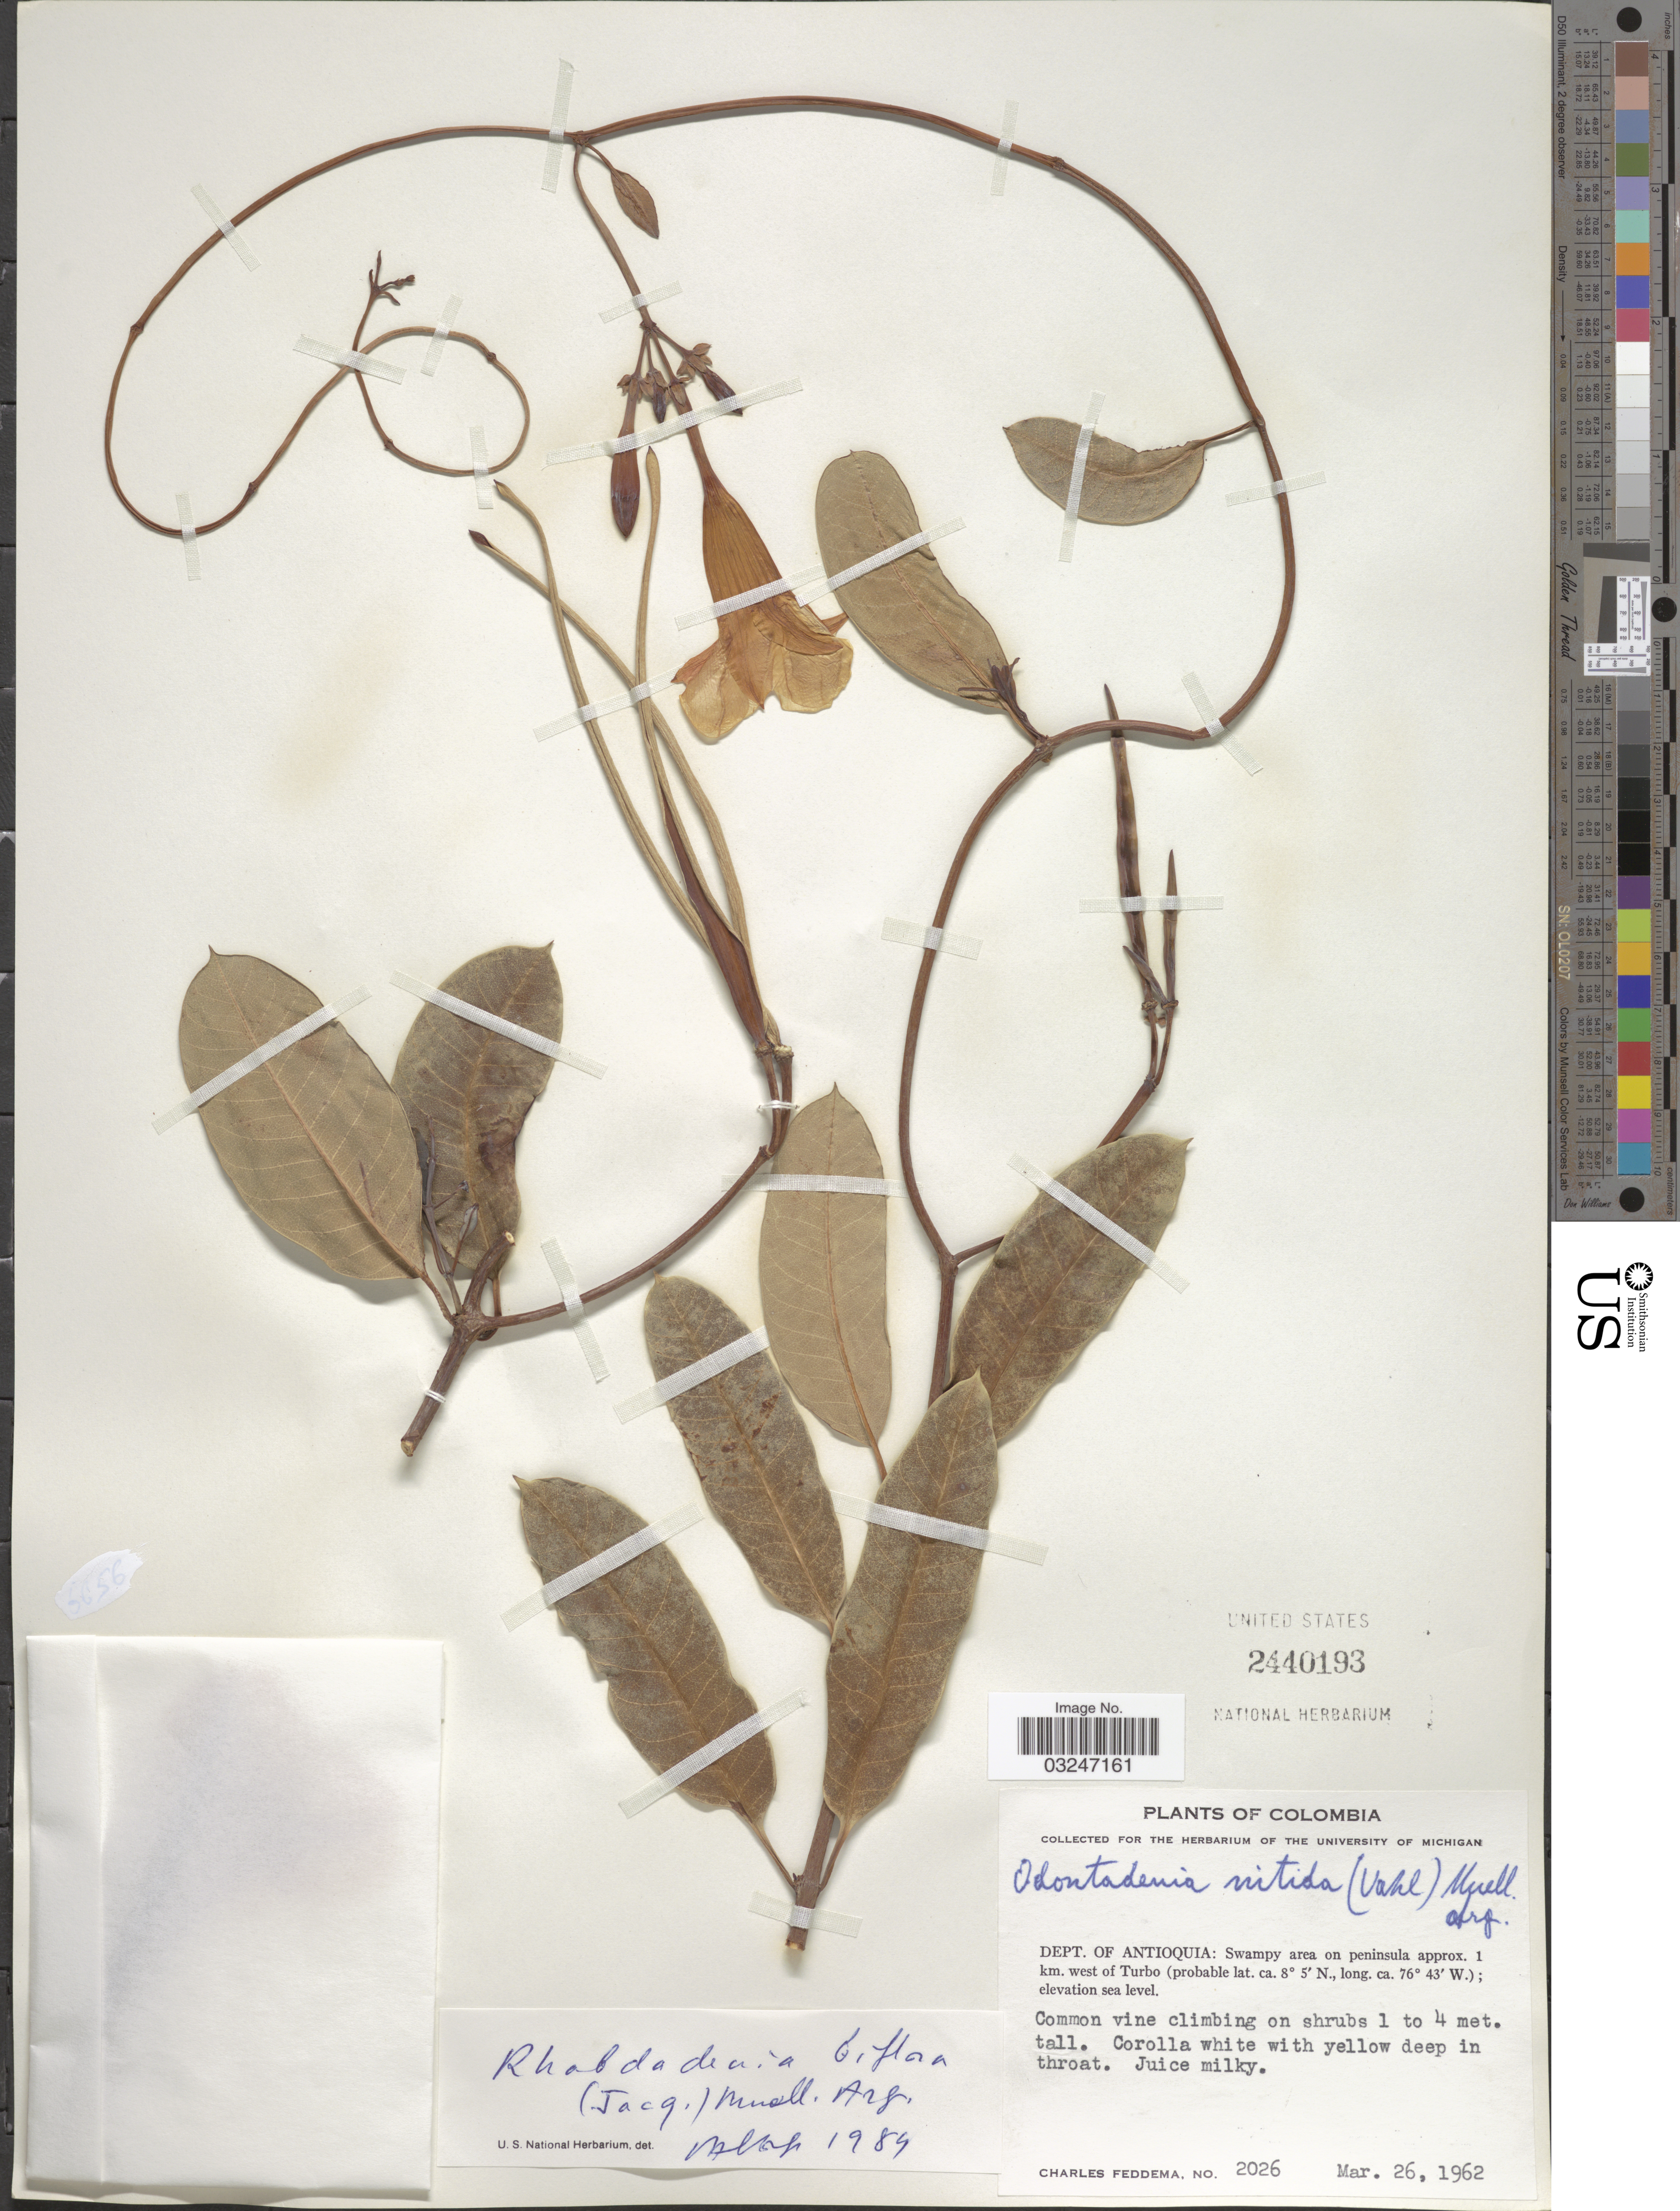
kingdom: Plantae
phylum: Tracheophyta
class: Magnoliopsida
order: Gentianales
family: Apocynaceae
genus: Rhabdadenia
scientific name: Rhabdadenia biflora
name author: (Jacq.) Müll. Arg.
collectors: C. Feddema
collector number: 2026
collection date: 1962-03-26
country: Colombia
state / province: Antioquia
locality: Dept. of Antioquia: Swampy area on peninsula approx. 1 km. west of Turbo.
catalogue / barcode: US 2440193